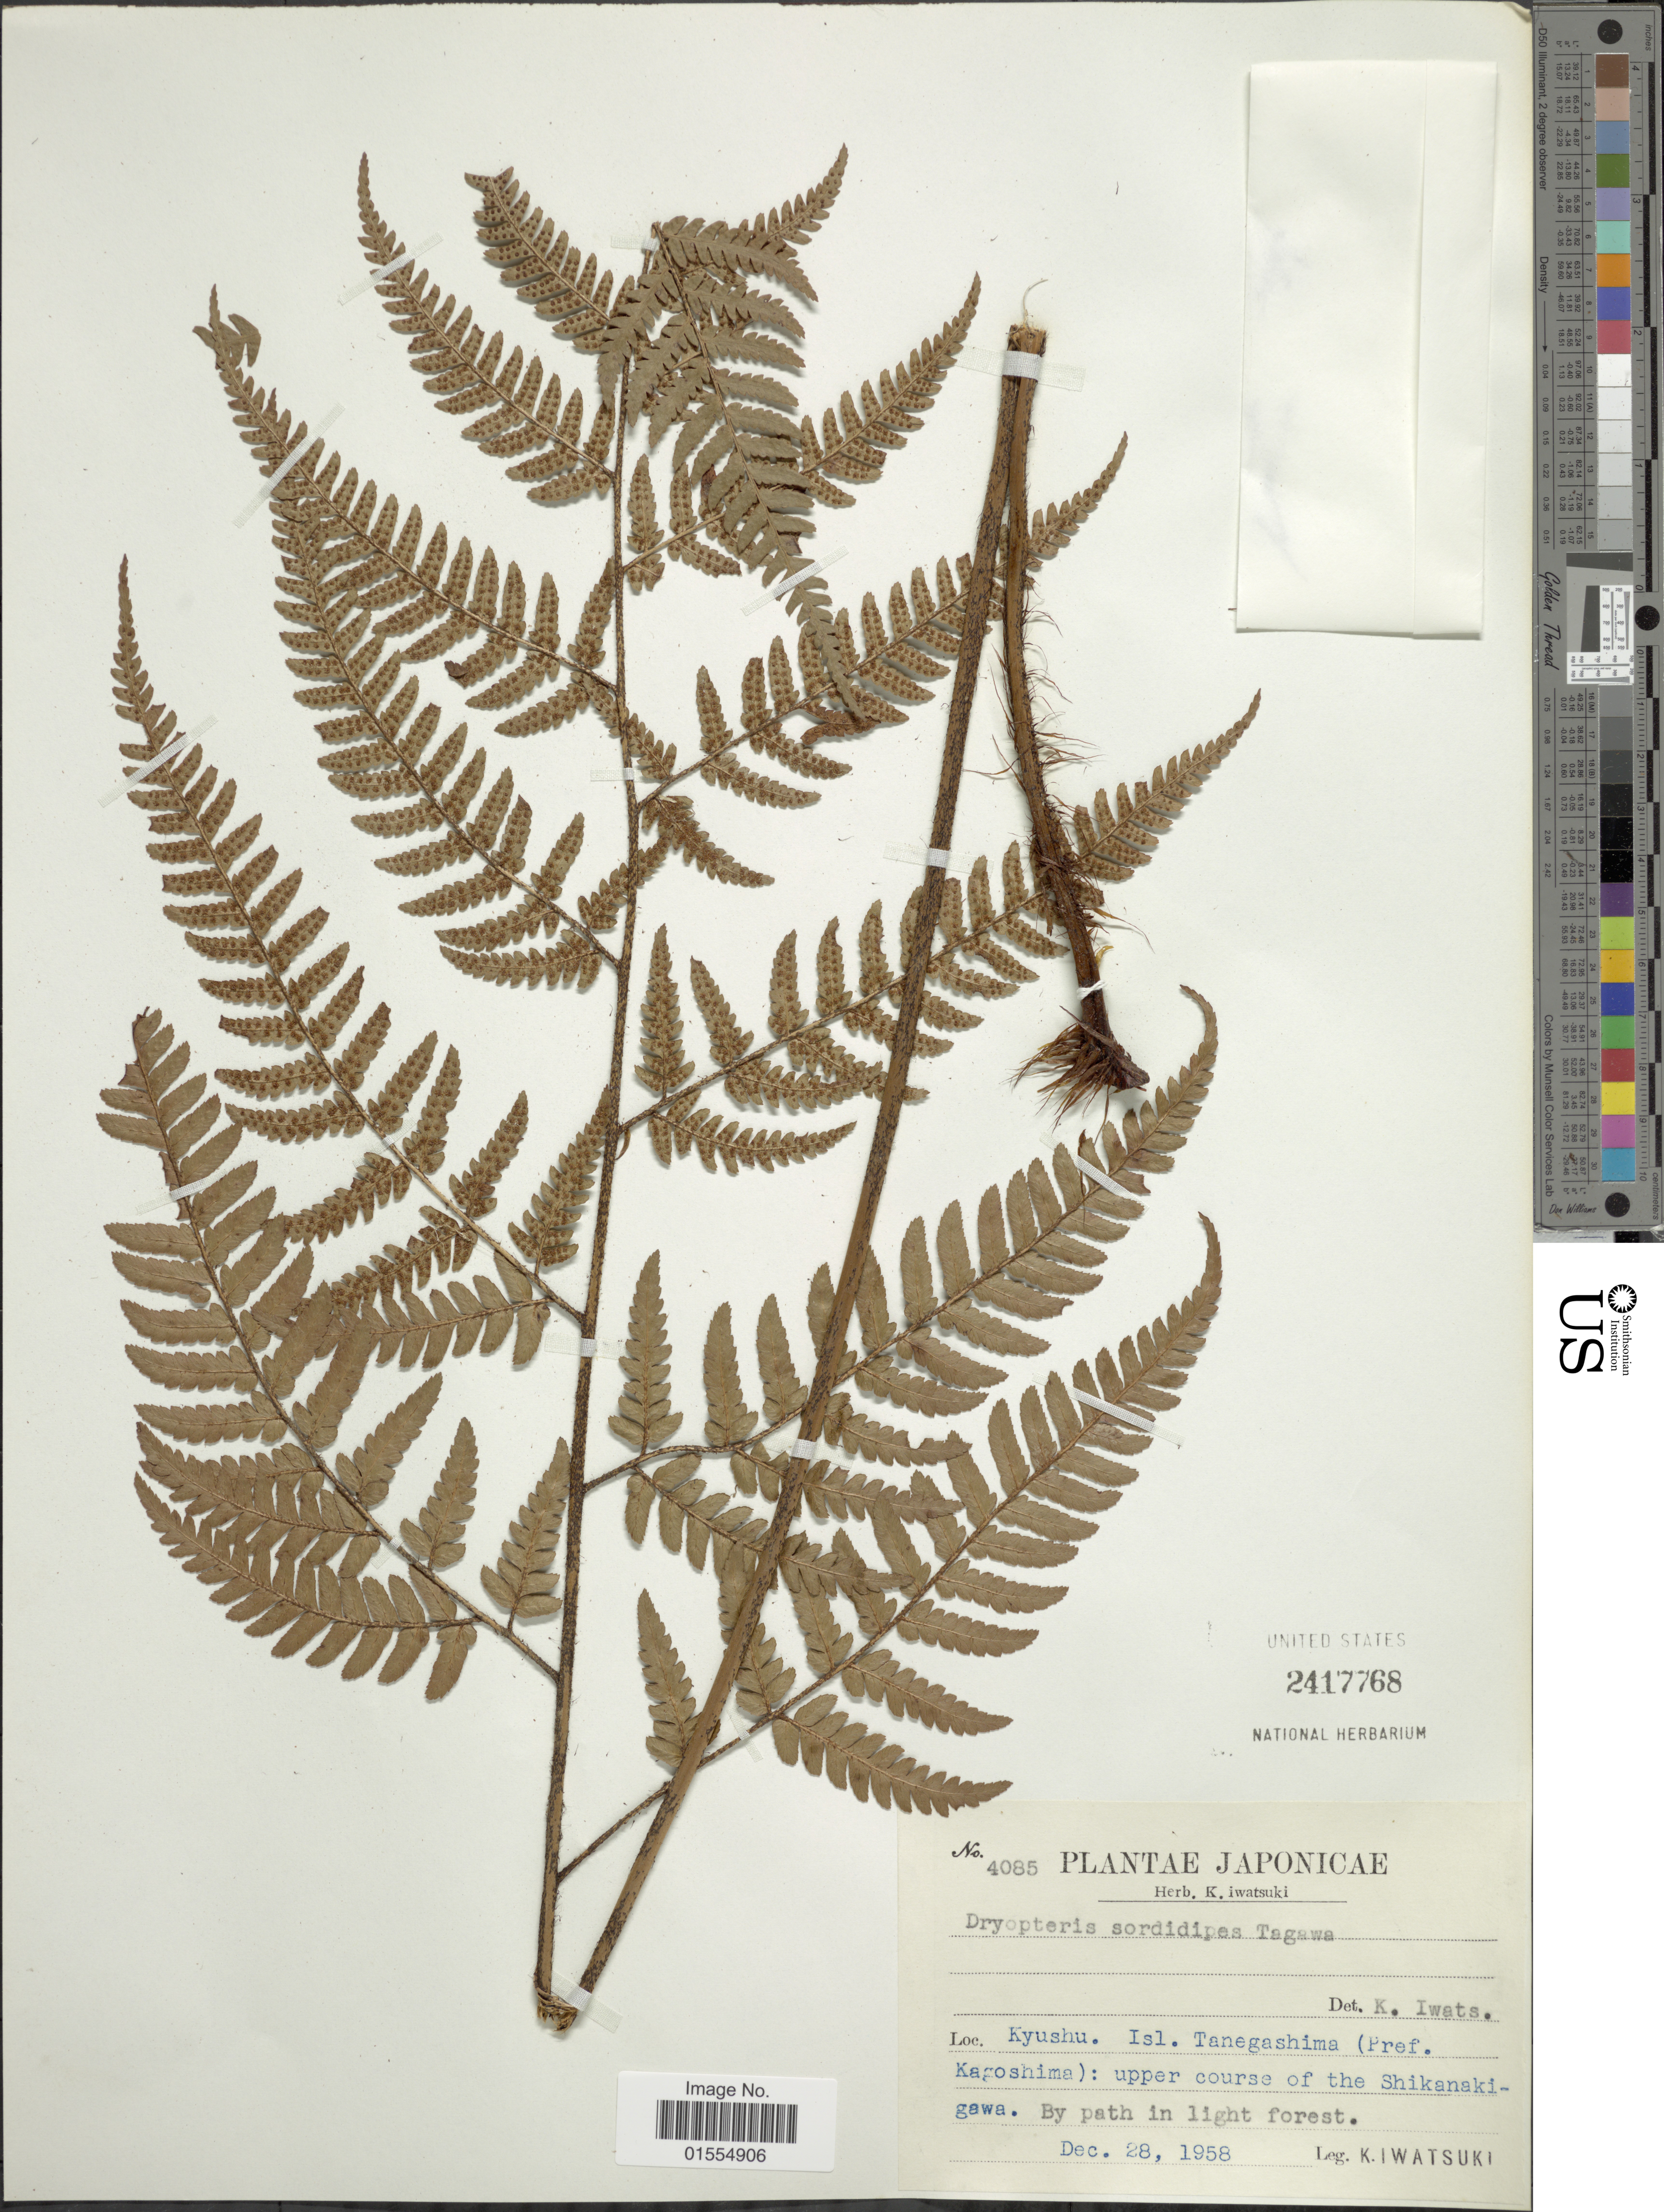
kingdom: Plantae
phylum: Tracheophyta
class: Polypodiopsida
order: Polypodiales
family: Dryopteridaceae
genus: Dryopteris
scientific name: Dryopteris sordidipes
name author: Tagawa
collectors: K. Iwatsuki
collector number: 4085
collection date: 1958-12-28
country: Japan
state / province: Kagosima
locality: Kyushu, Isl. Tanegashima (Pref. Kagoshima): upper course of the Shikanakigawa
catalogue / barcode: US 2417768